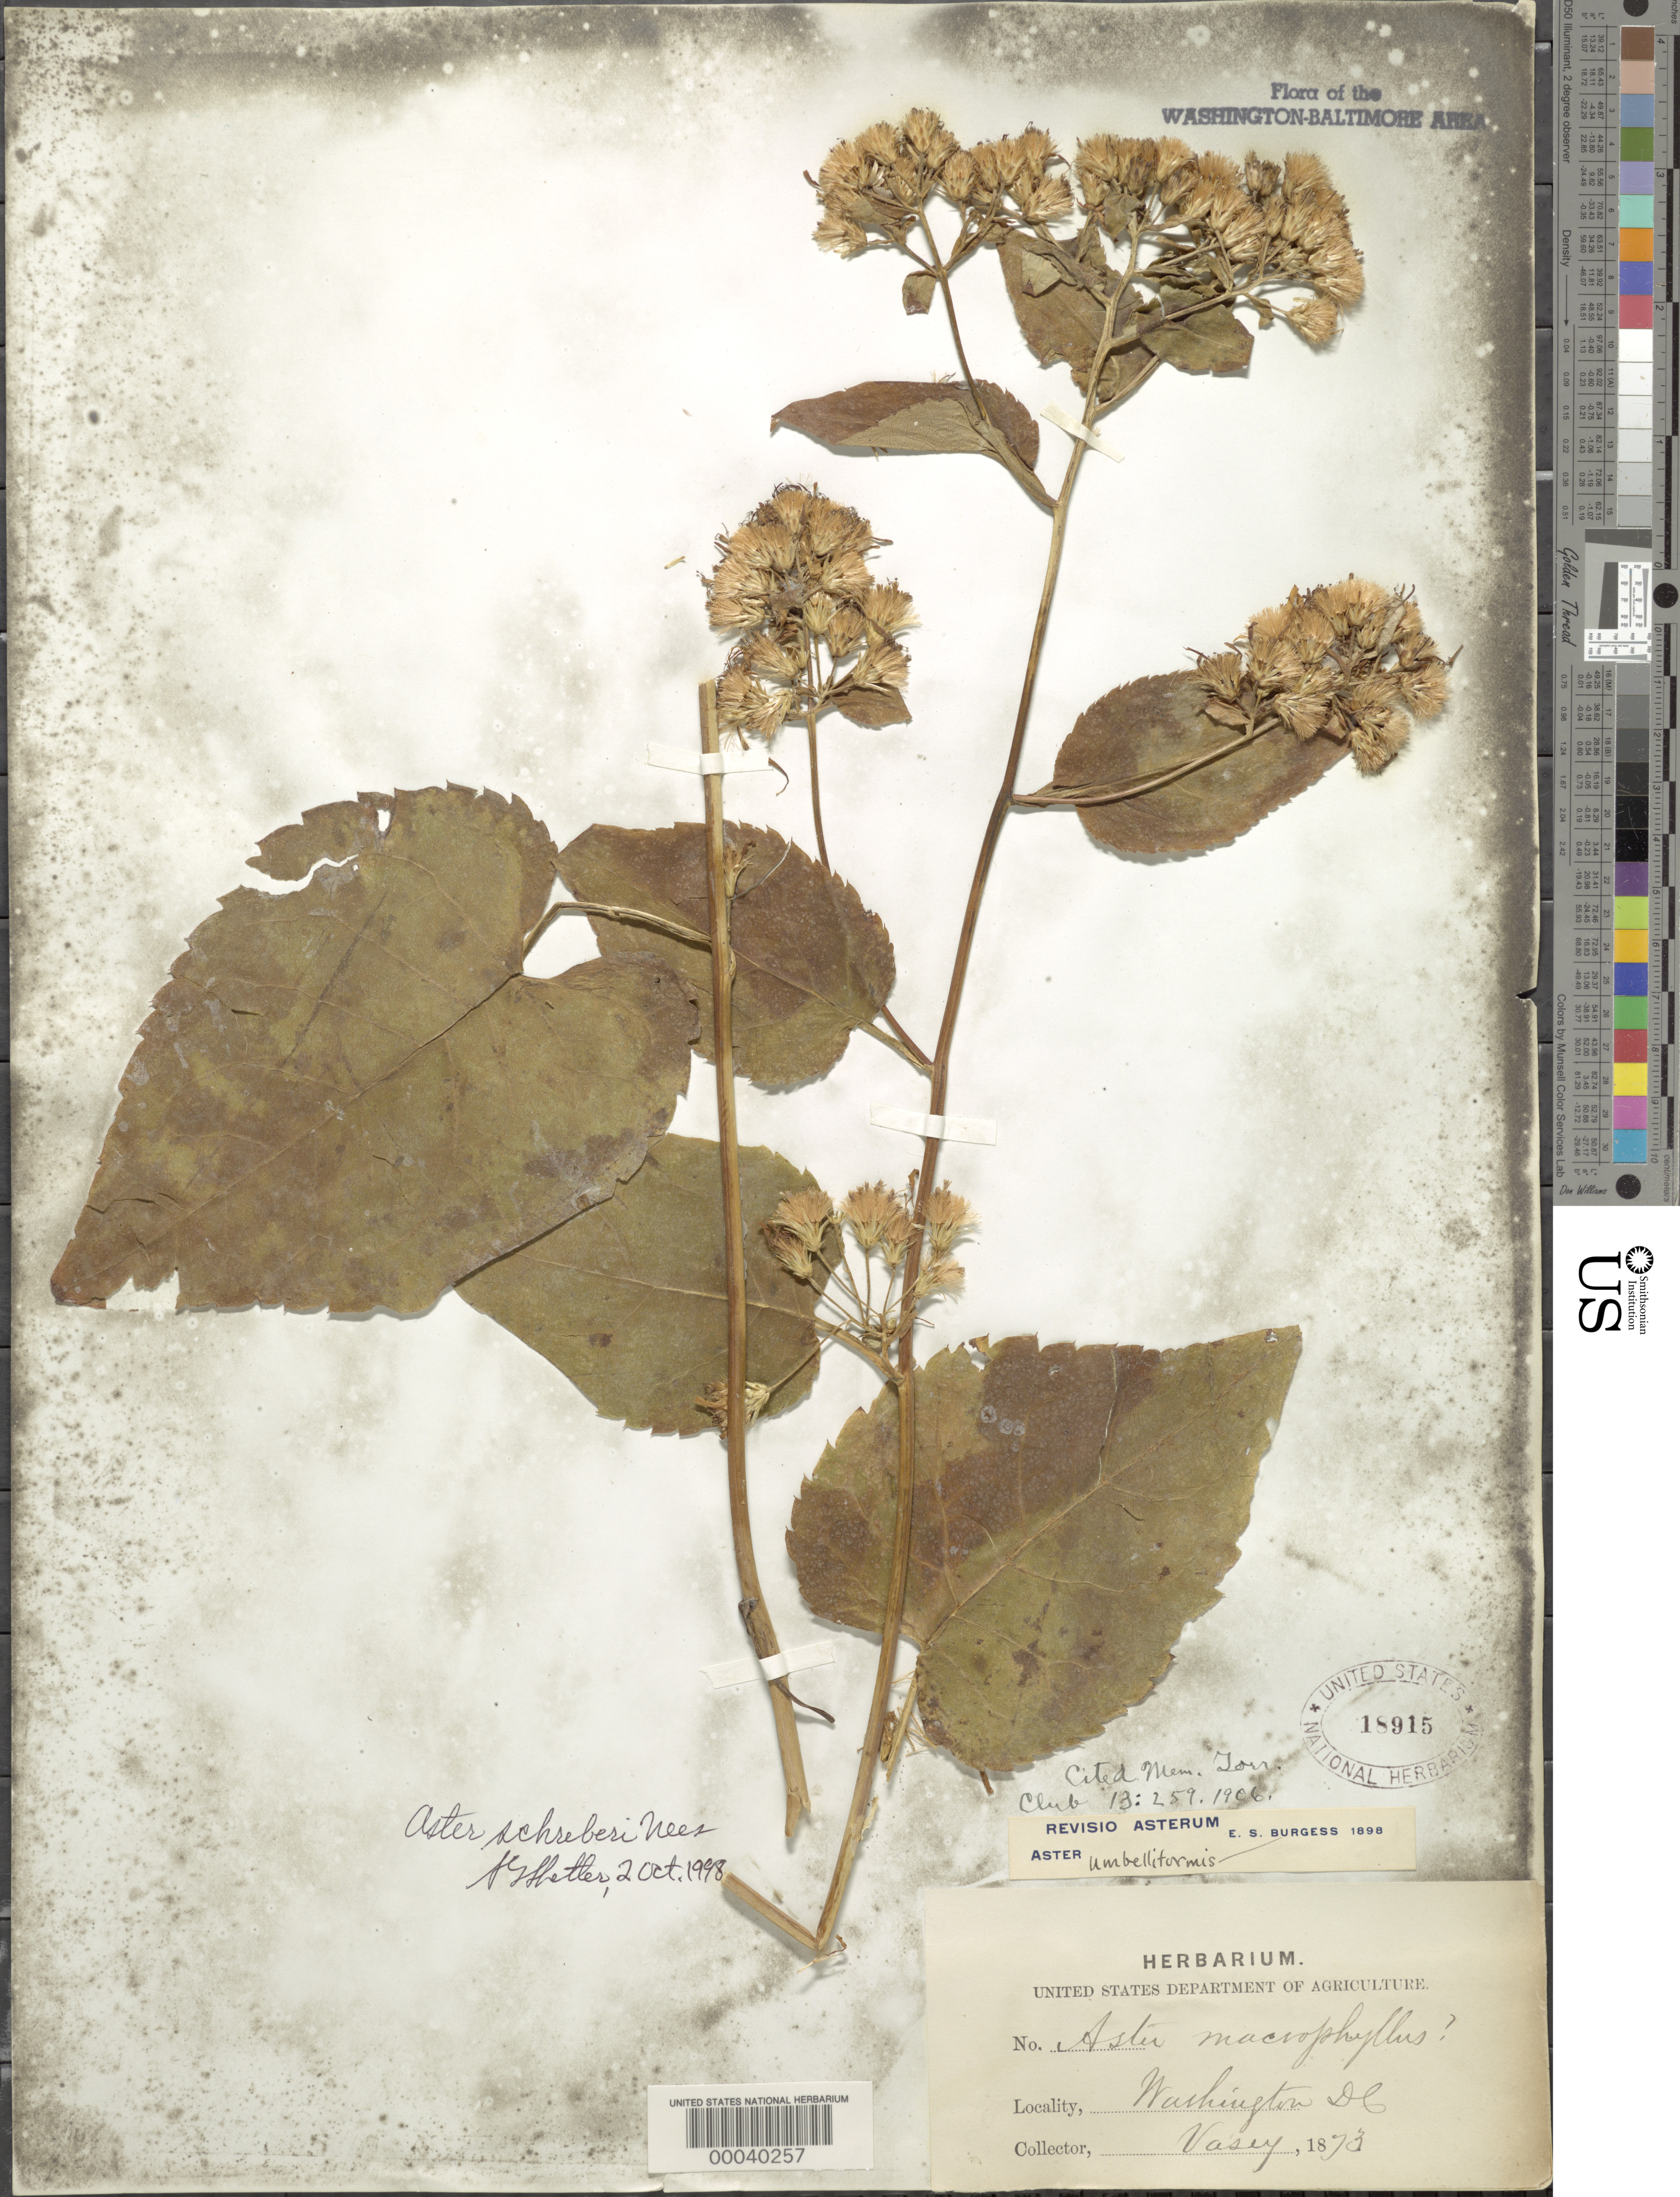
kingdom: Plantae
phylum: Tracheophyta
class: Magnoliopsida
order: Asterales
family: Asteraceae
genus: Eurybia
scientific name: Eurybia schreberi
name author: (Nees) Nees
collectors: G. Vasey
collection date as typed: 1873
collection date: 1873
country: United States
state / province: District of Columbia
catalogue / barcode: US 18915